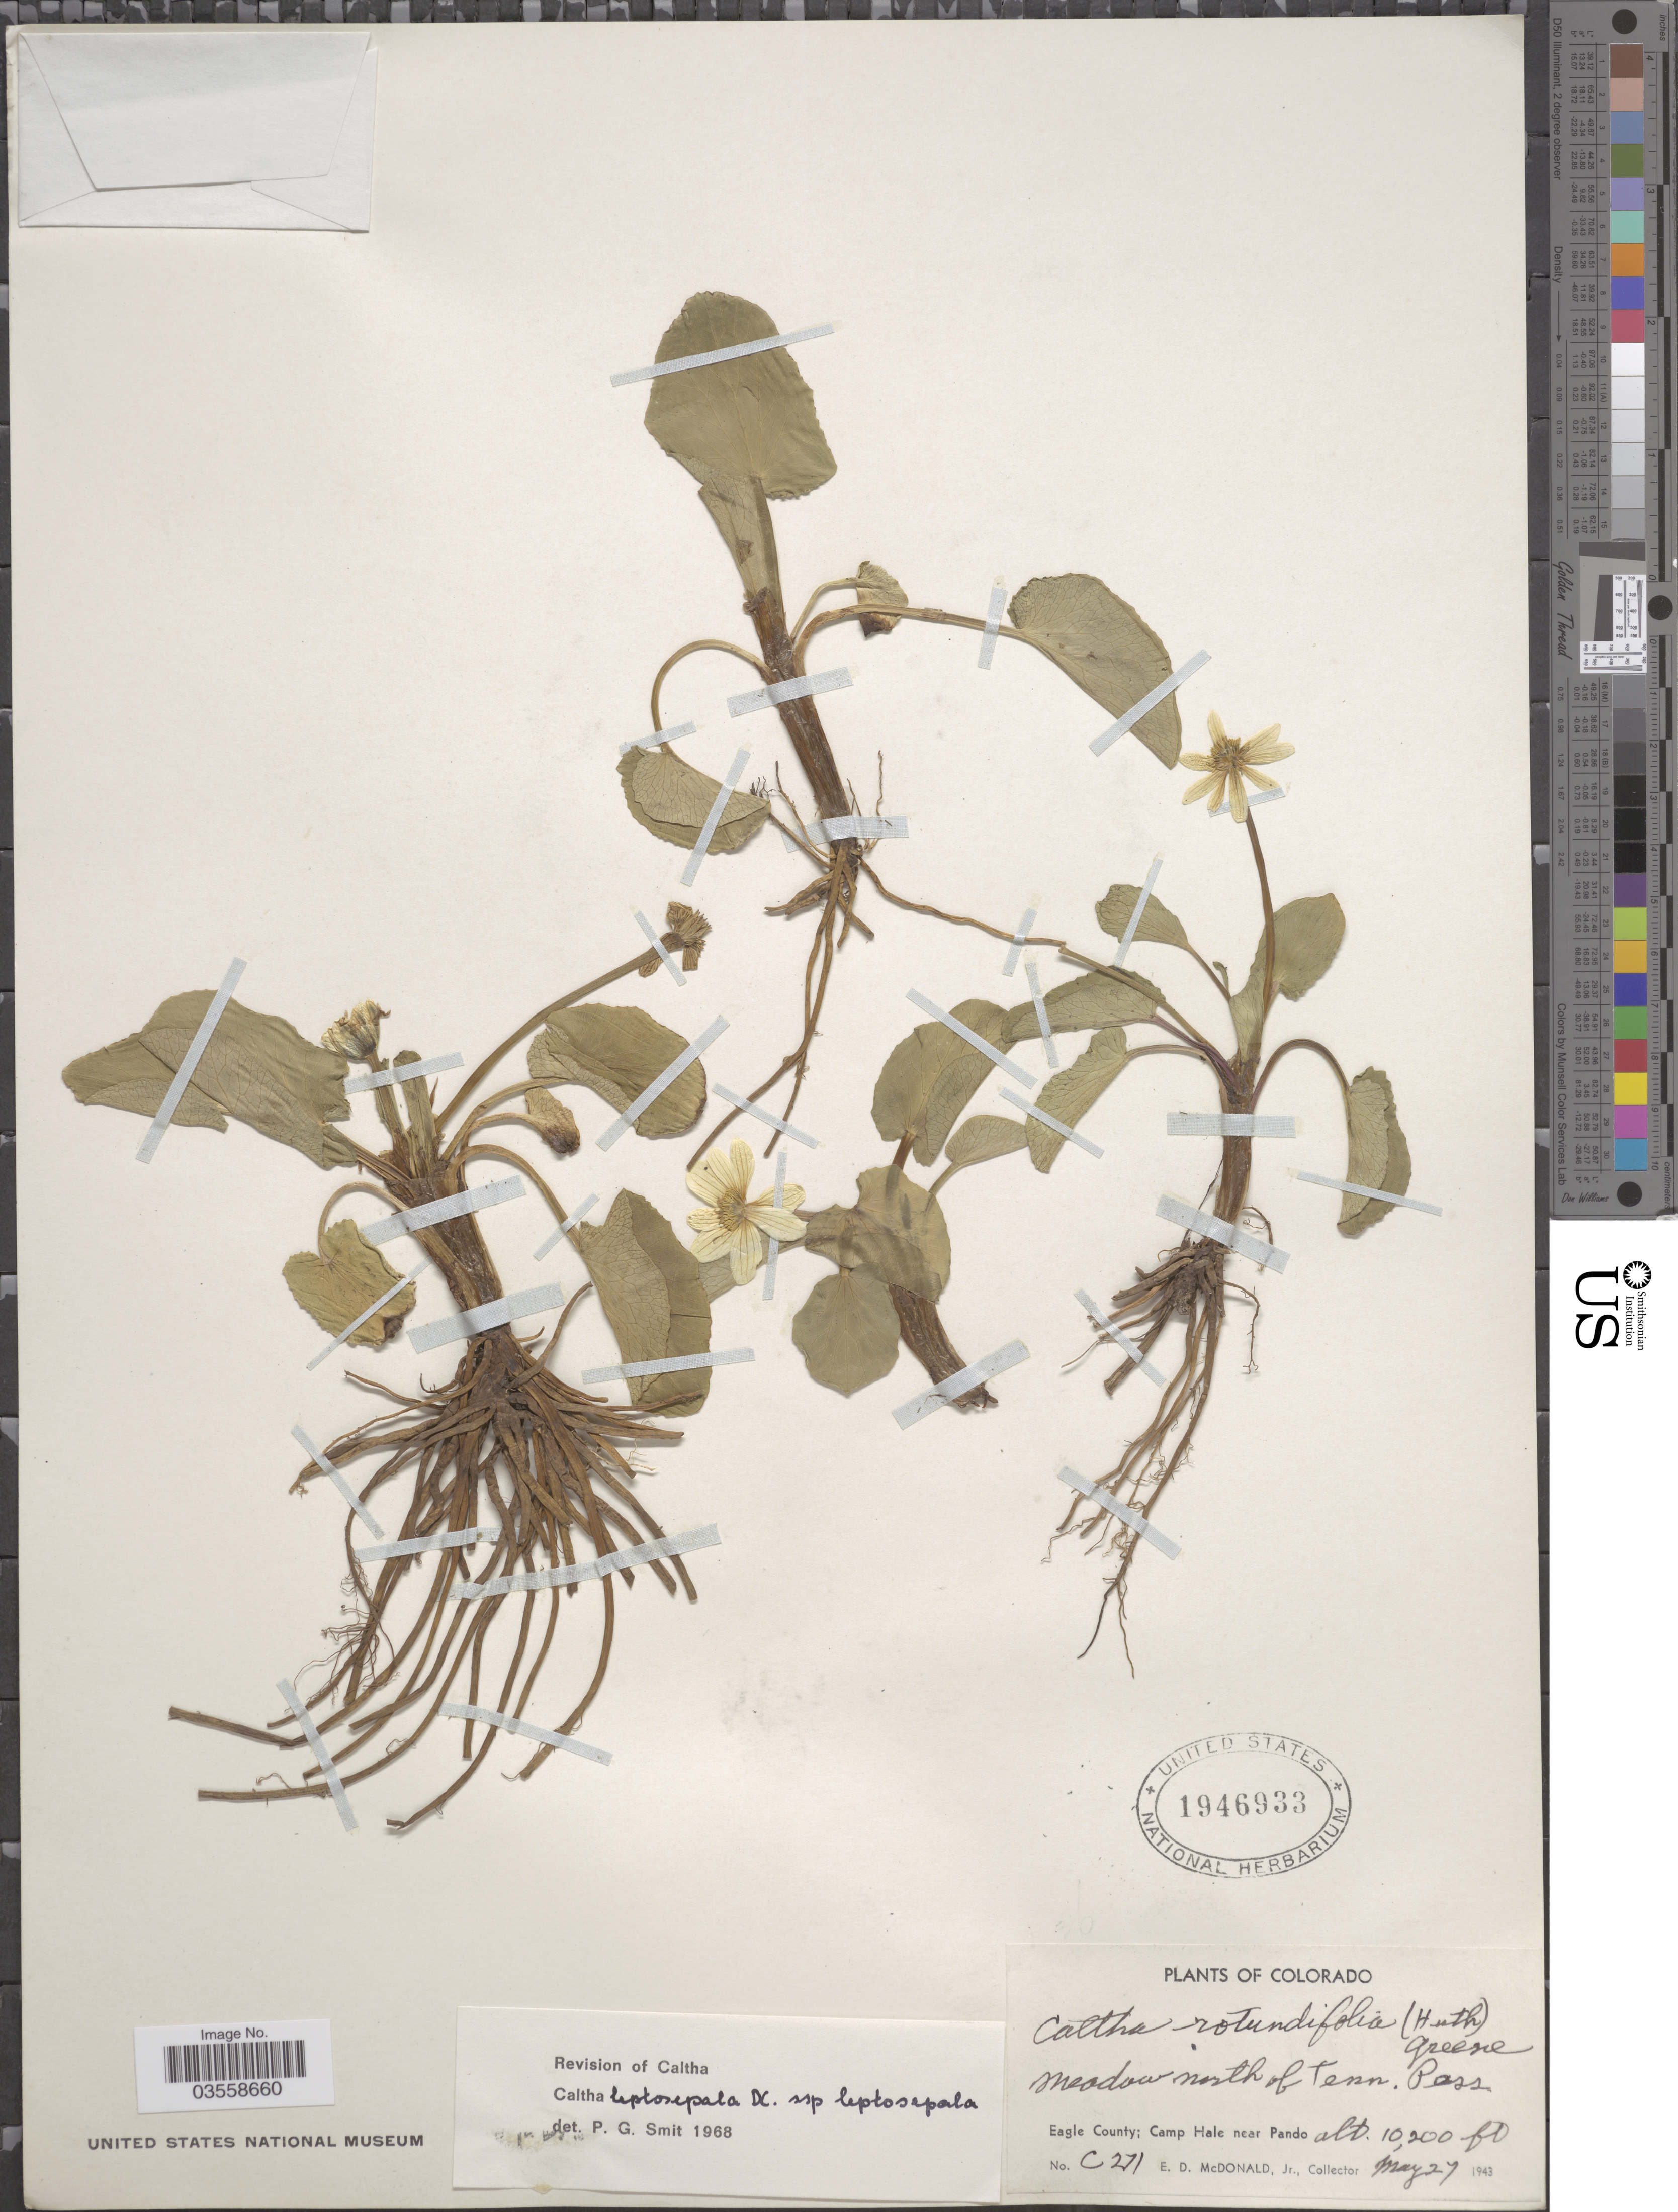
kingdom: Plantae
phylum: Tracheophyta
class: Magnoliopsida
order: Ranunculales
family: Ranunculaceae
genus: Caltha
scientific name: Caltha leptosepala subsp. leptosepala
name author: DC.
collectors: E. D. McDonald Jr.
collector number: C271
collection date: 1943-05-27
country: United States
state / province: Colorado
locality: Meadow north of Tenn. Pass. Eagle County; Camp Hale near Pando.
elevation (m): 3109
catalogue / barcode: US 1946933